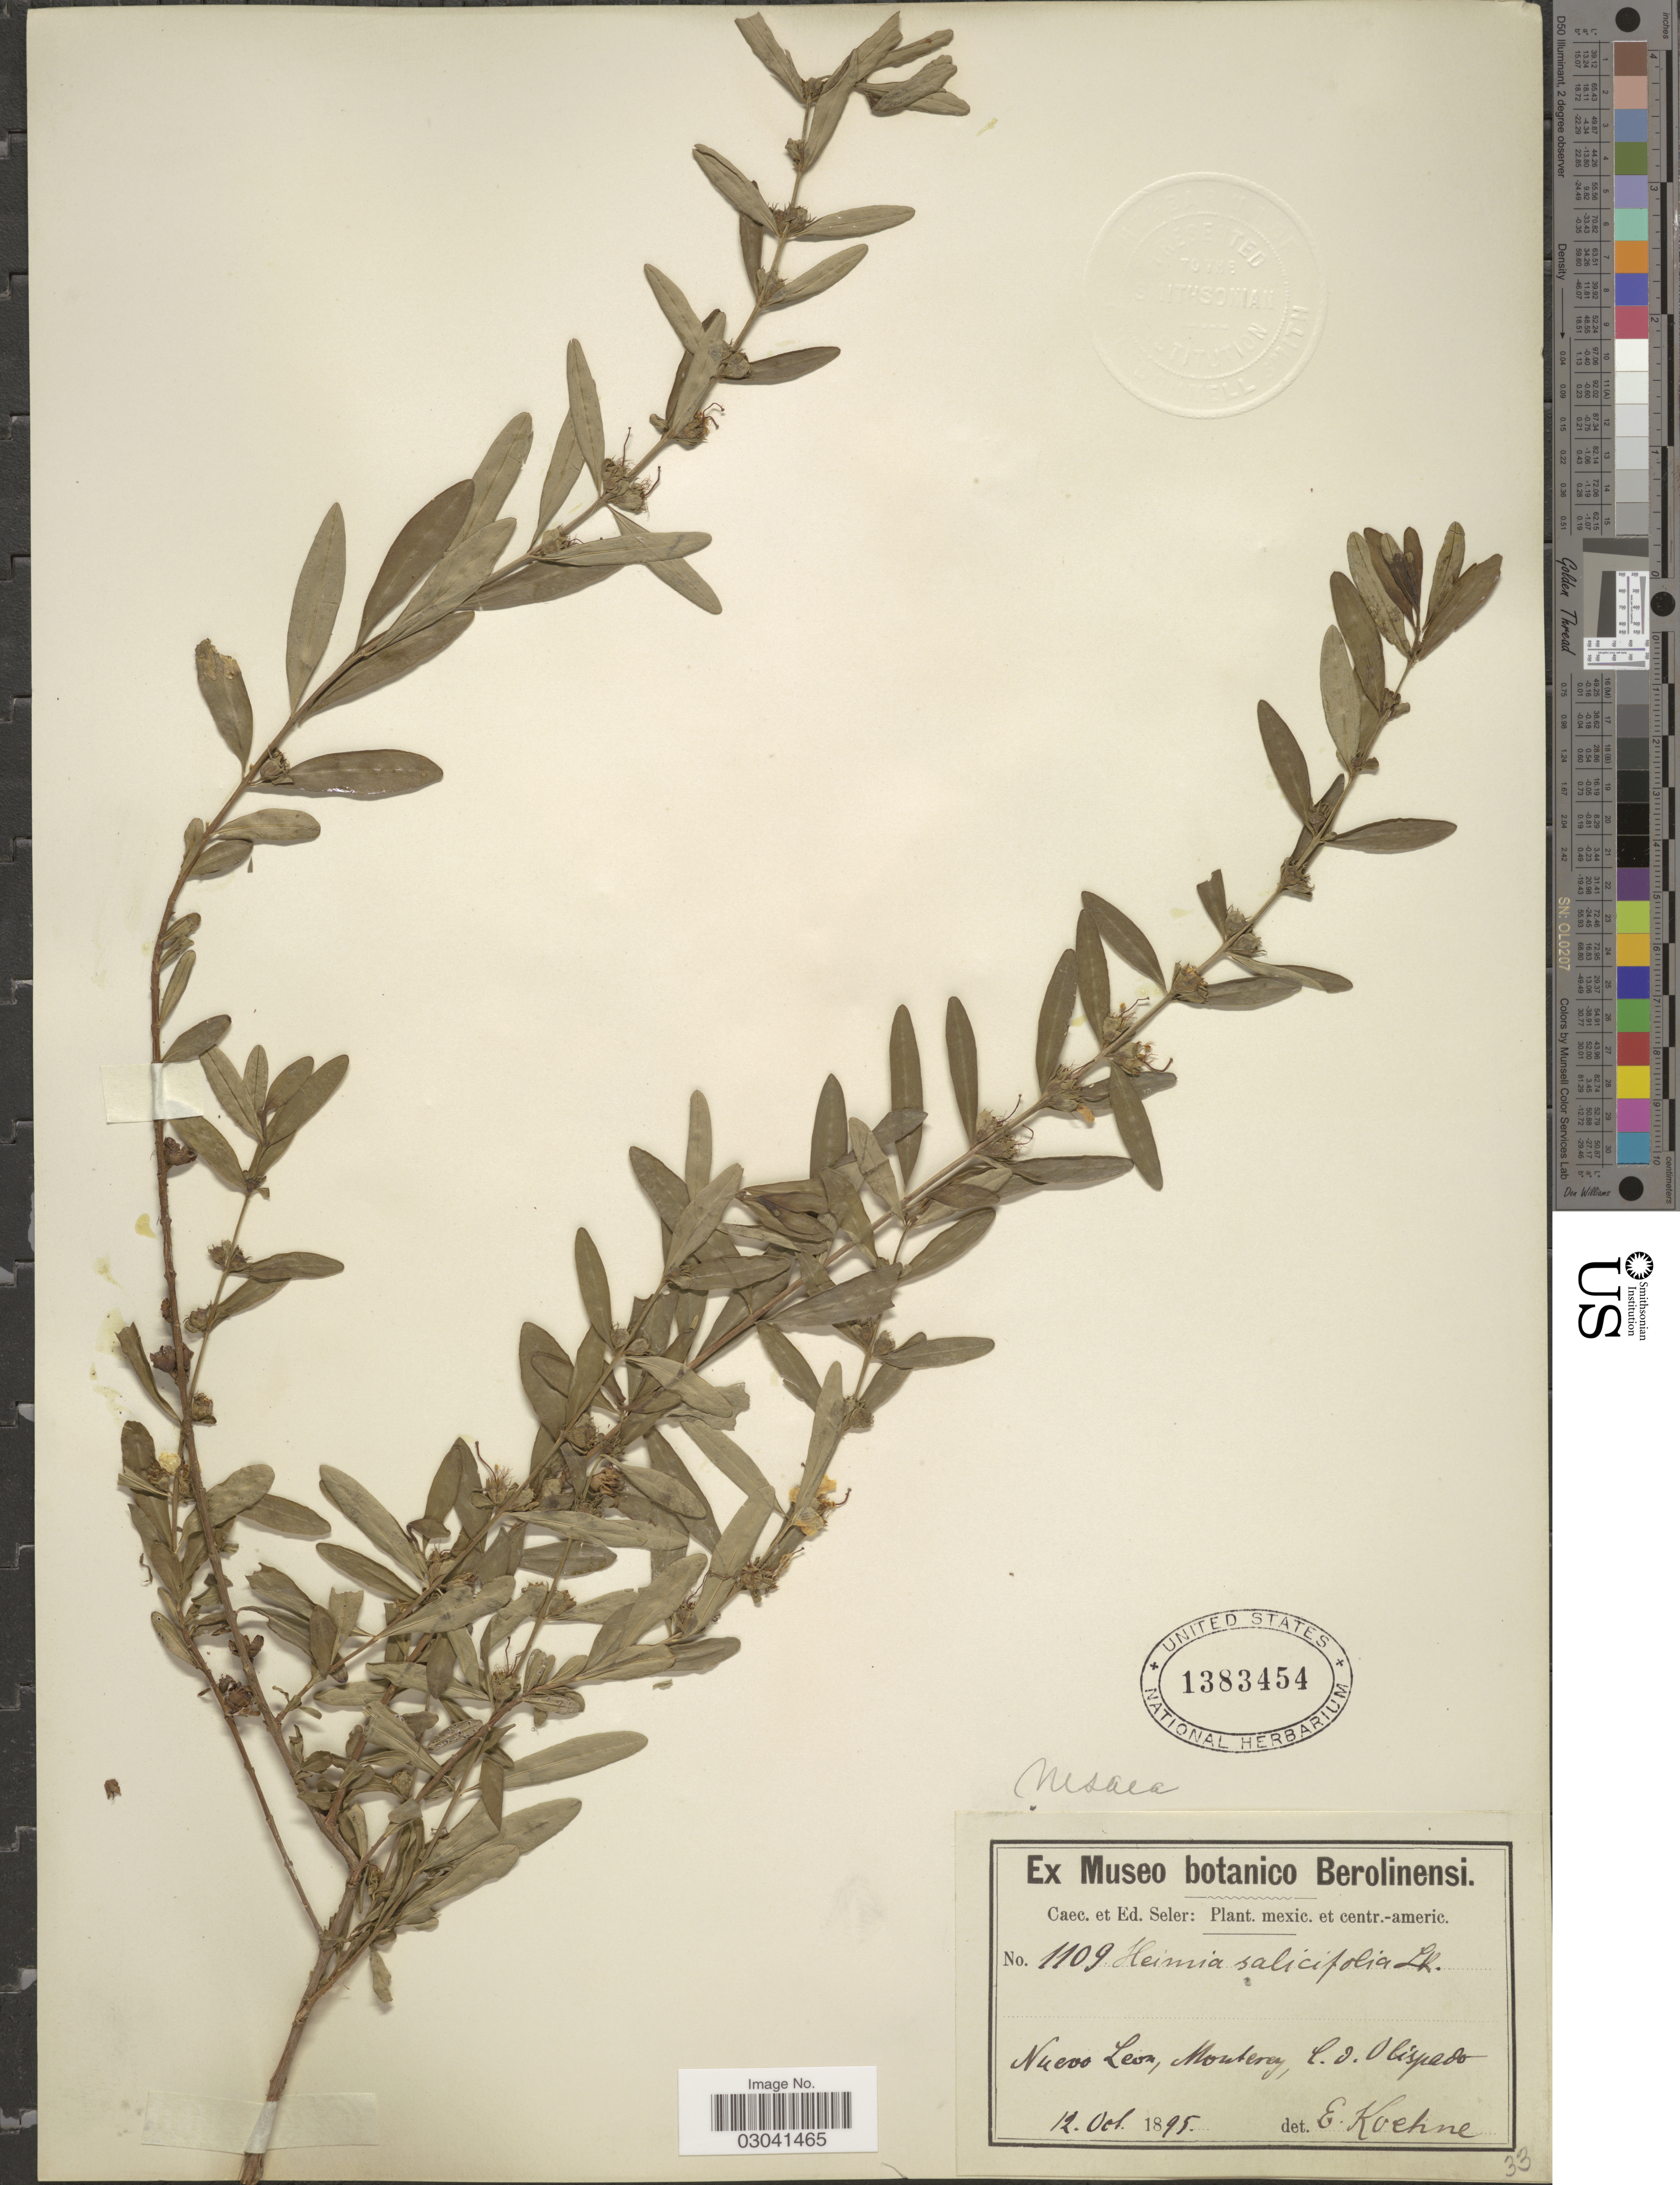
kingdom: Plantae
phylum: Tracheophyta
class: Magnoliopsida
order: Myrtales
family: Lythraceae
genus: Heimia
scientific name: Heimia salicifolia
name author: Link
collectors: ex Caec. et Ed Seler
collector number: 1109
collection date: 1895-10-12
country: Mexico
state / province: Nuevo León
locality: Monterey, P.d. Obispado.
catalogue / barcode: US 1383454